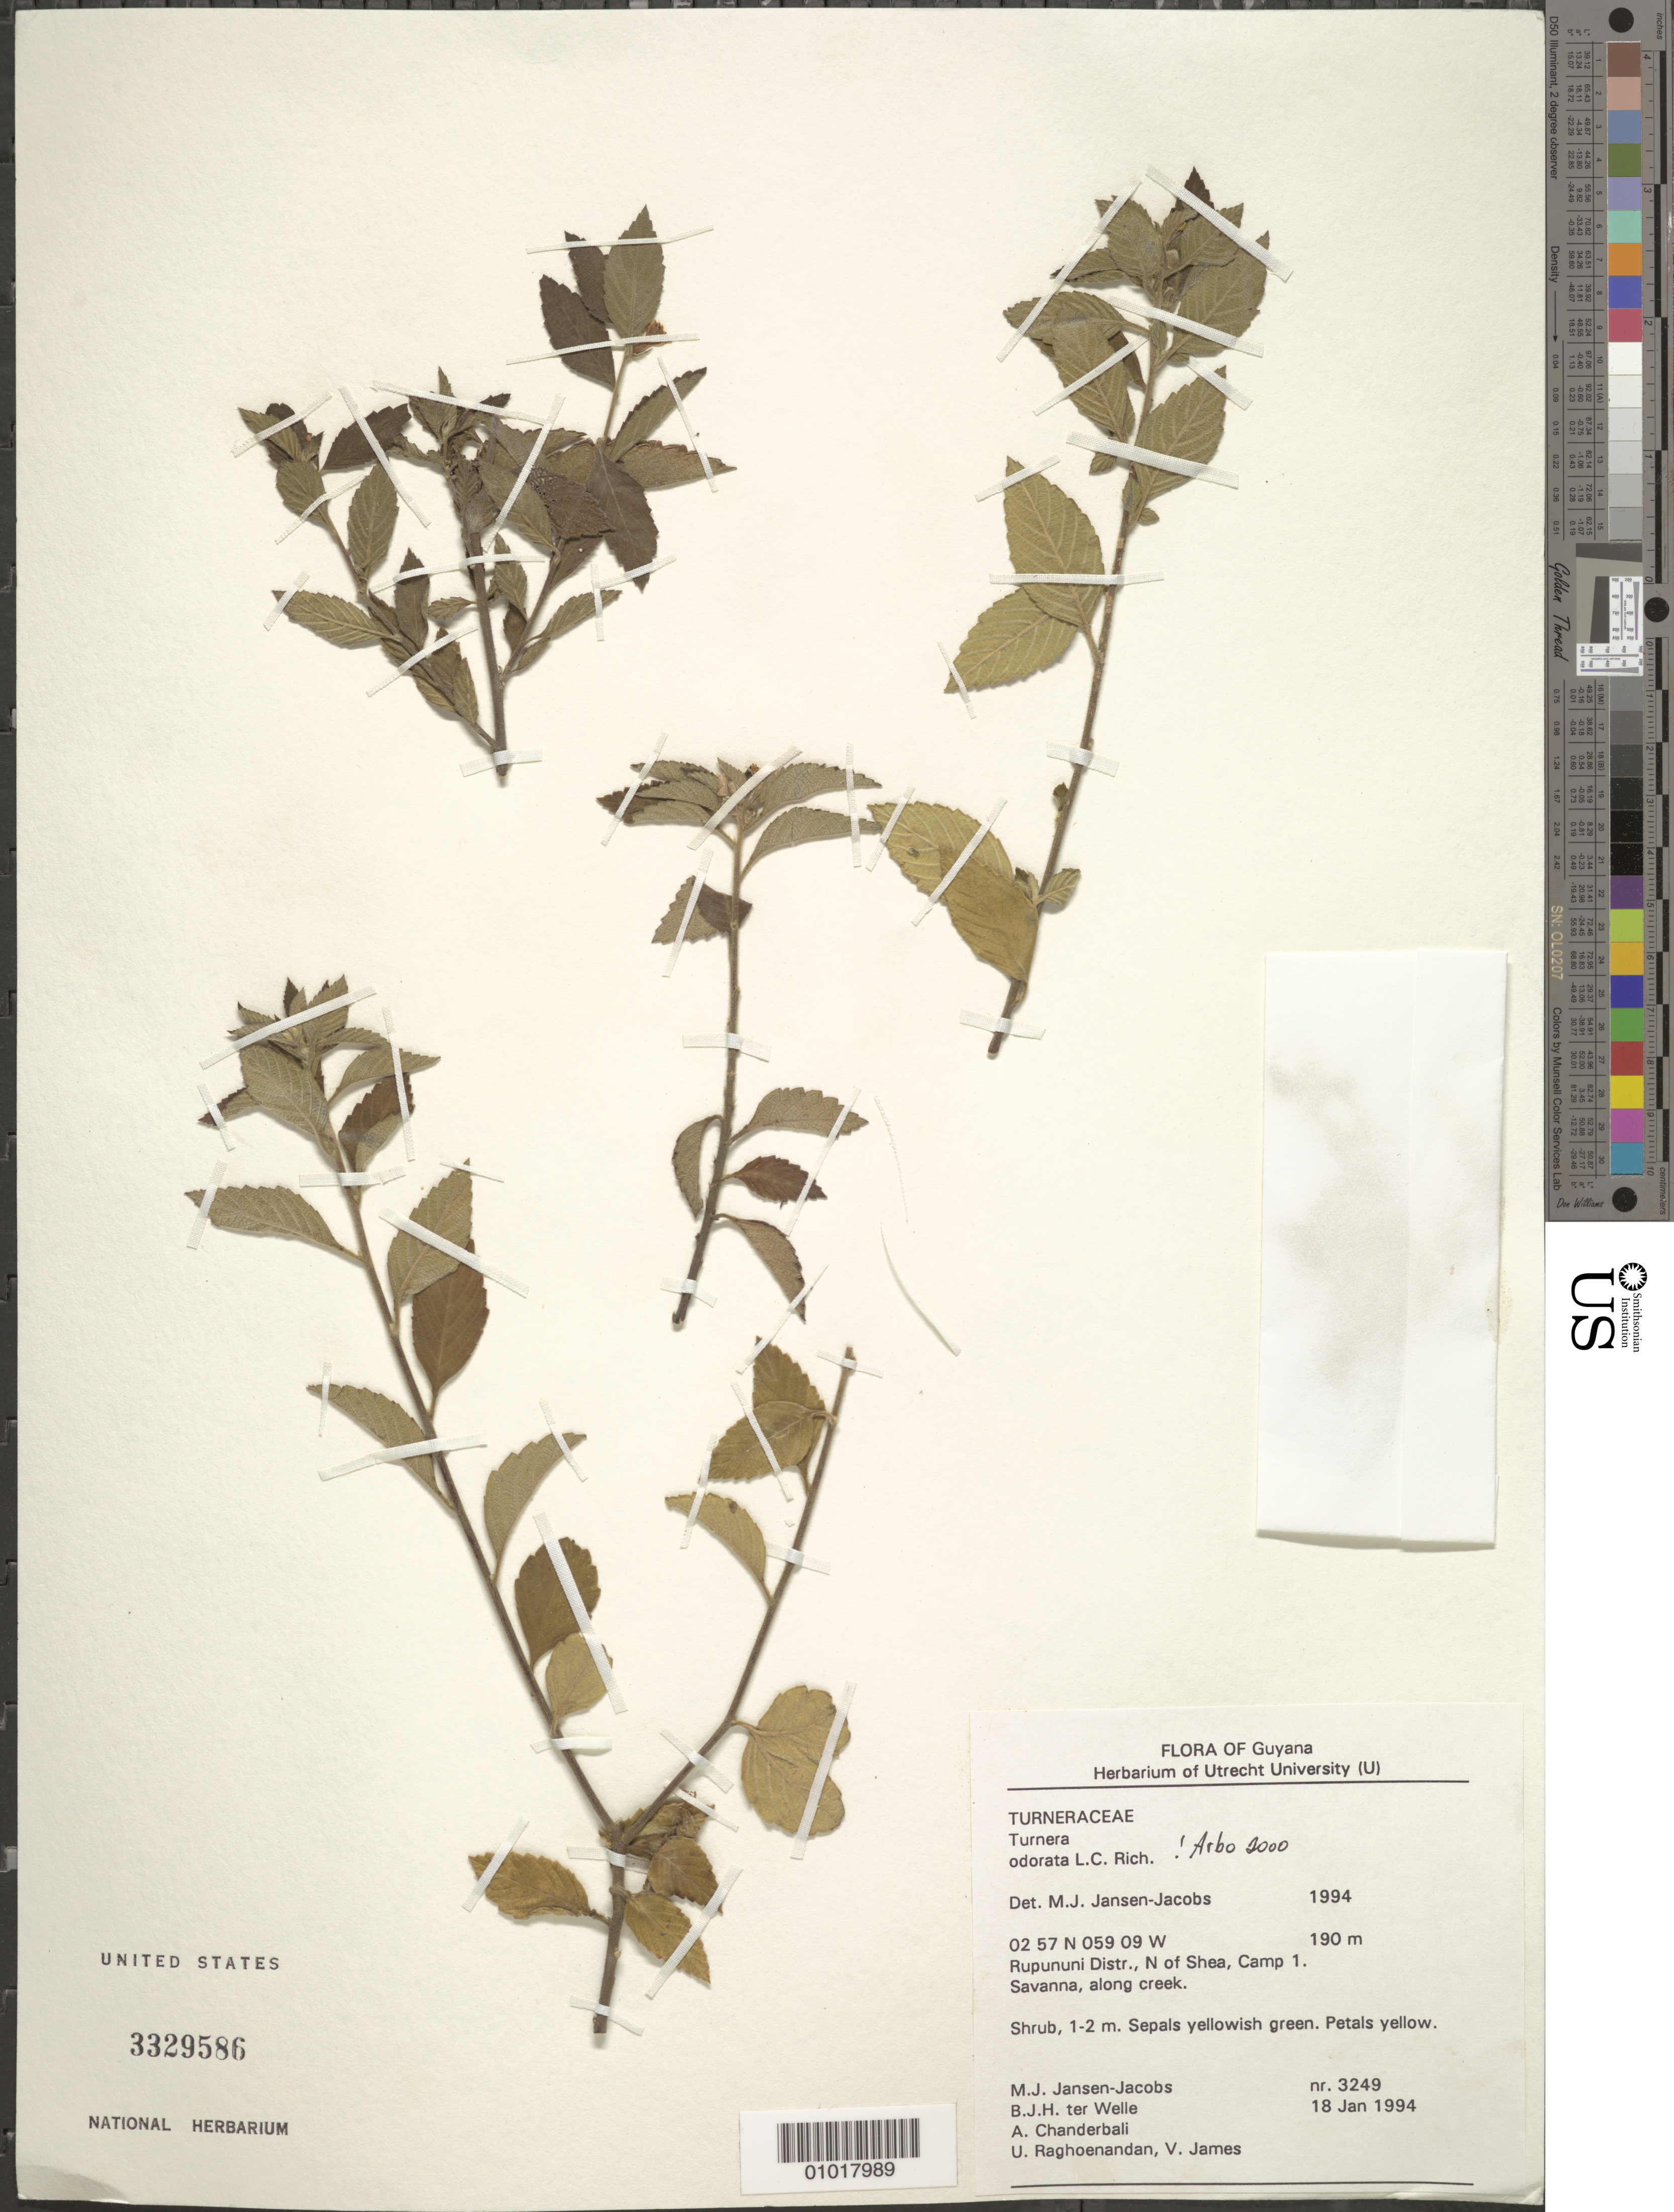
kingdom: Plantae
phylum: Tracheophyta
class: Magnoliopsida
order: Malpighiales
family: Turneraceae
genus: Turnera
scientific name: Turnera odorata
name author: Rich.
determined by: Arbo, M. M.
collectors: M. J. Jansen-Jacobs, B. Welle, A. S. Chanderbali, U. Raghoenandan & V. James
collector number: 3249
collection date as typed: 18-Jan-94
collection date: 1994-01-18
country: Guyana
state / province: U. Takutu-U. Essequibo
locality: Shea, N of, camp 1, Rupununi District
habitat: Savanna, along creek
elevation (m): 190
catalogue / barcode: US 3329586